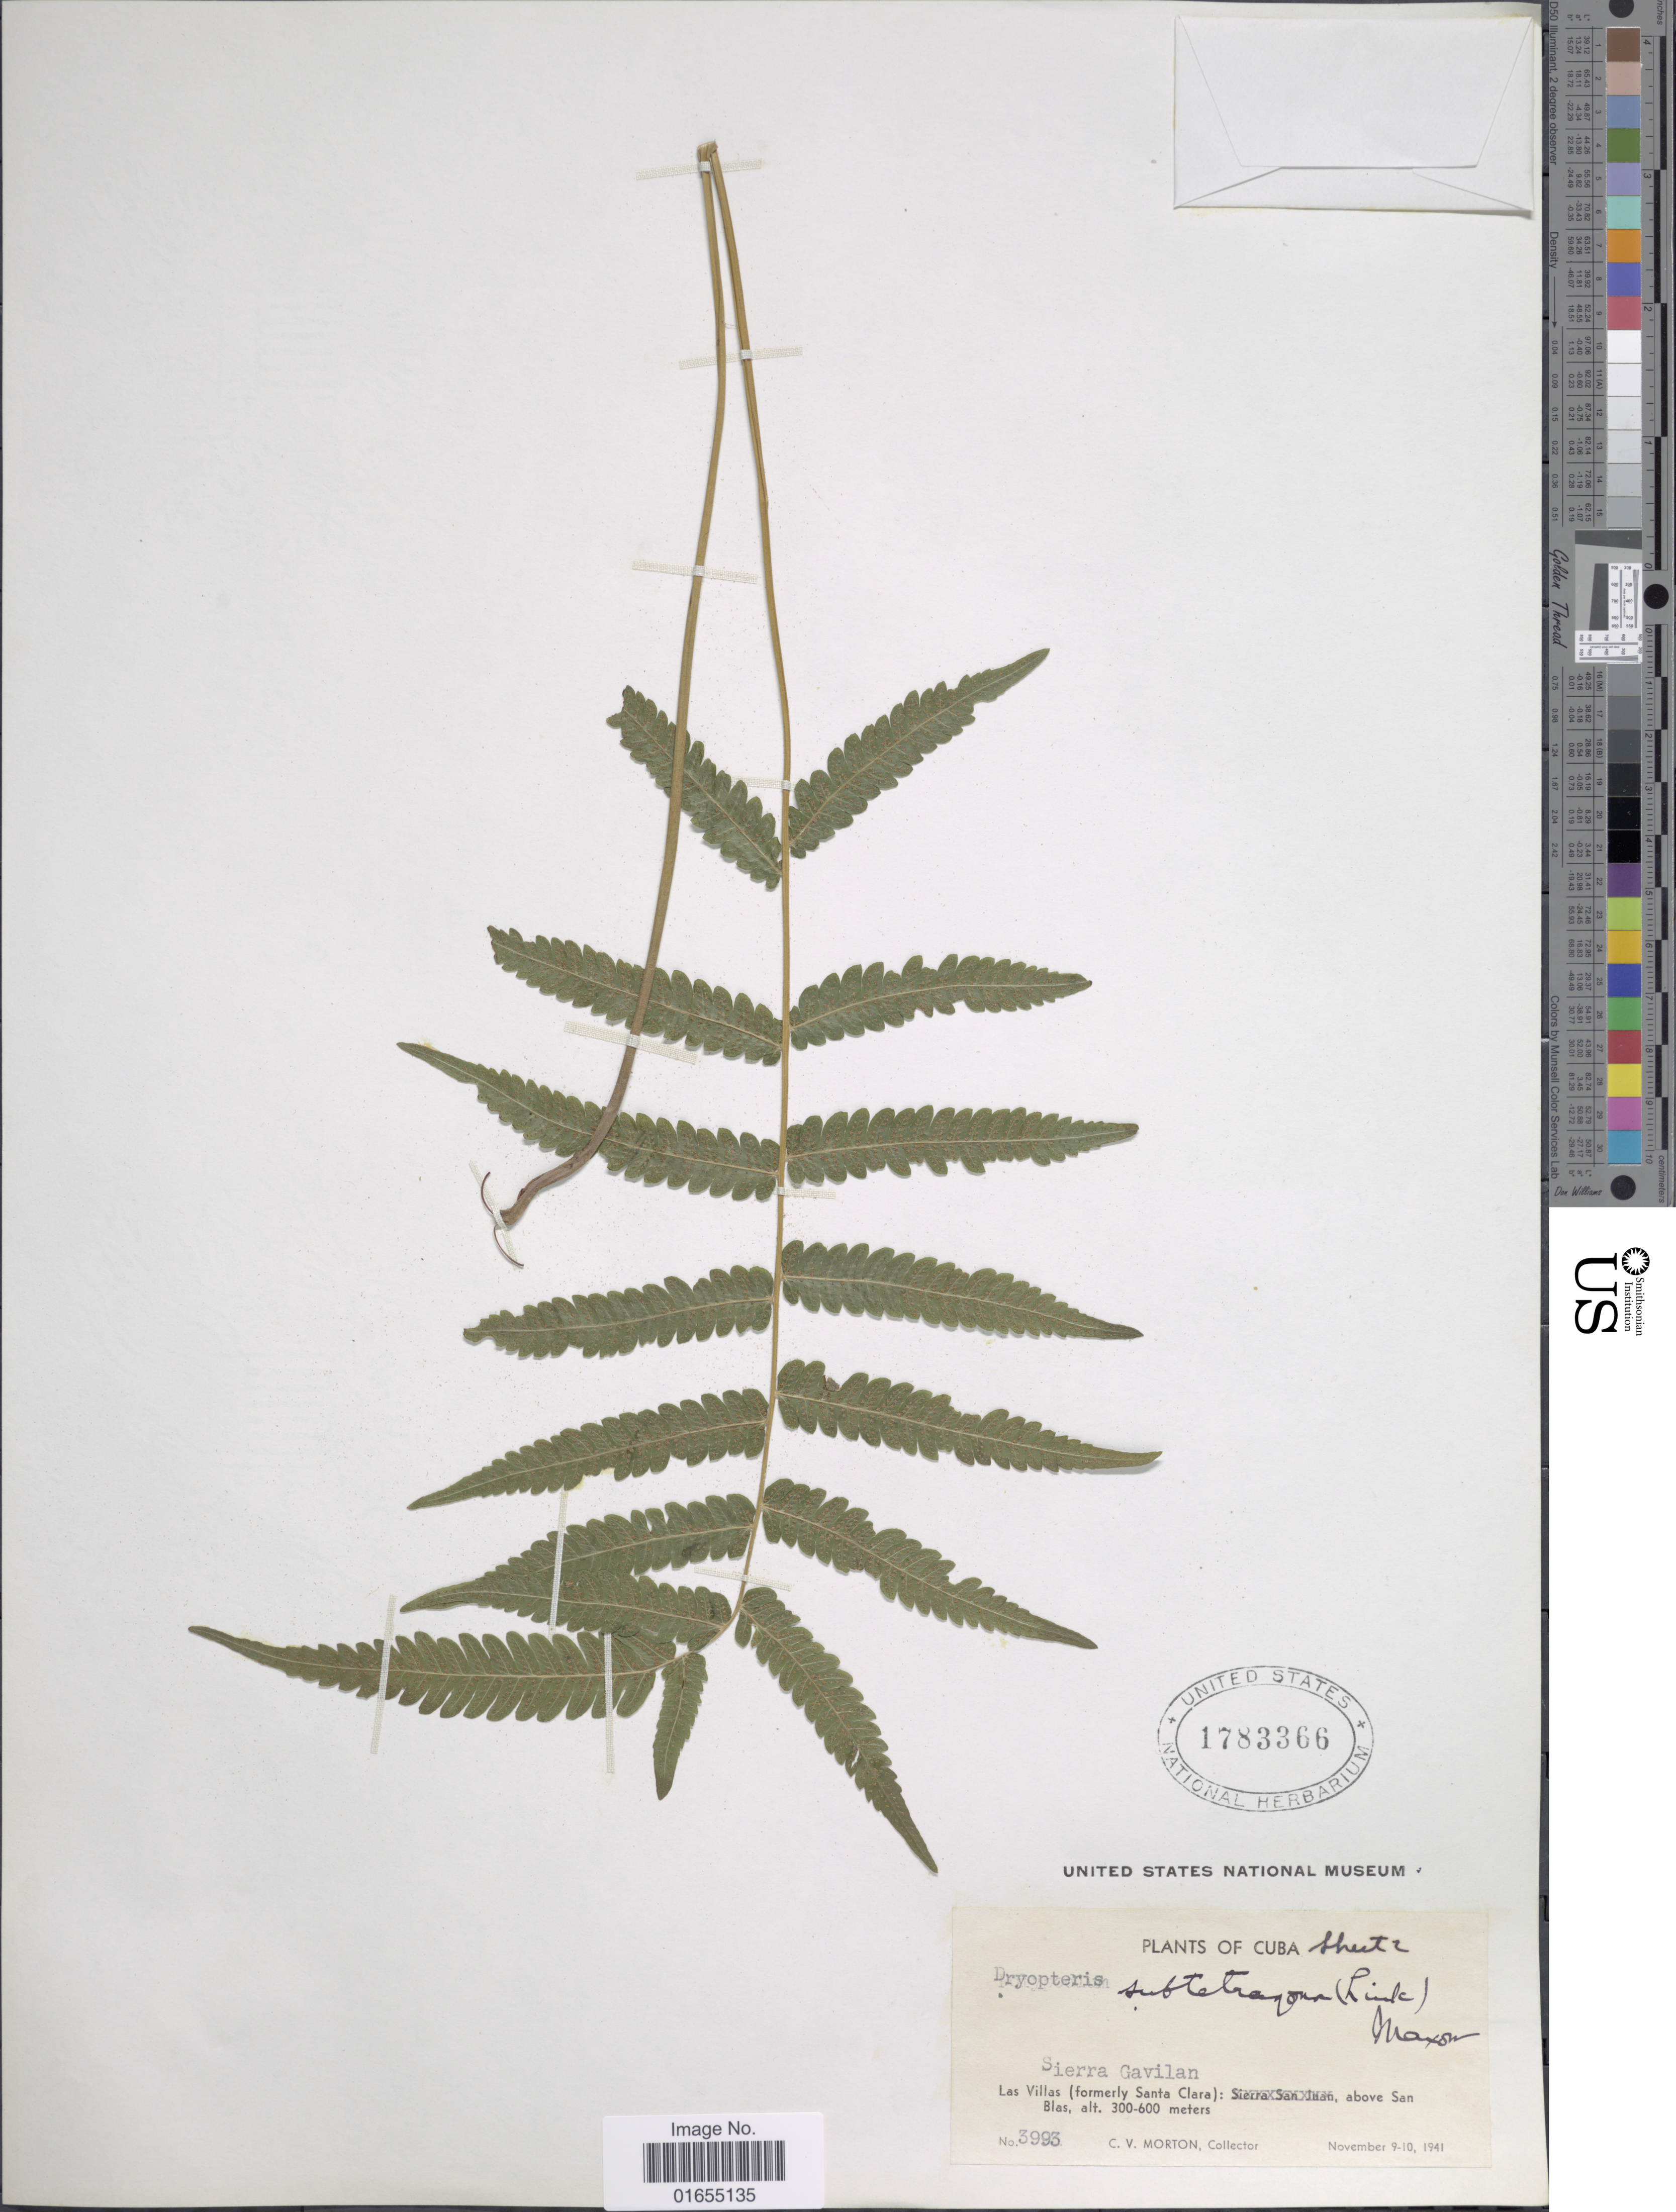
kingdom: Plantae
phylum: Tracheophyta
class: Polypodiopsida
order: Polypodiales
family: Thelypteridaceae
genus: Goniopteris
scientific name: Goniopteris subtetragona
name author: (Link) Vareschi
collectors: C. V. Morton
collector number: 3993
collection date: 1941-11-09/1941-11-10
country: Cuba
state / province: Las Villas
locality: Sierra Gavilan, Above San Blas (formerly Santa Clara)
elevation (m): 300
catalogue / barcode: US 1783366